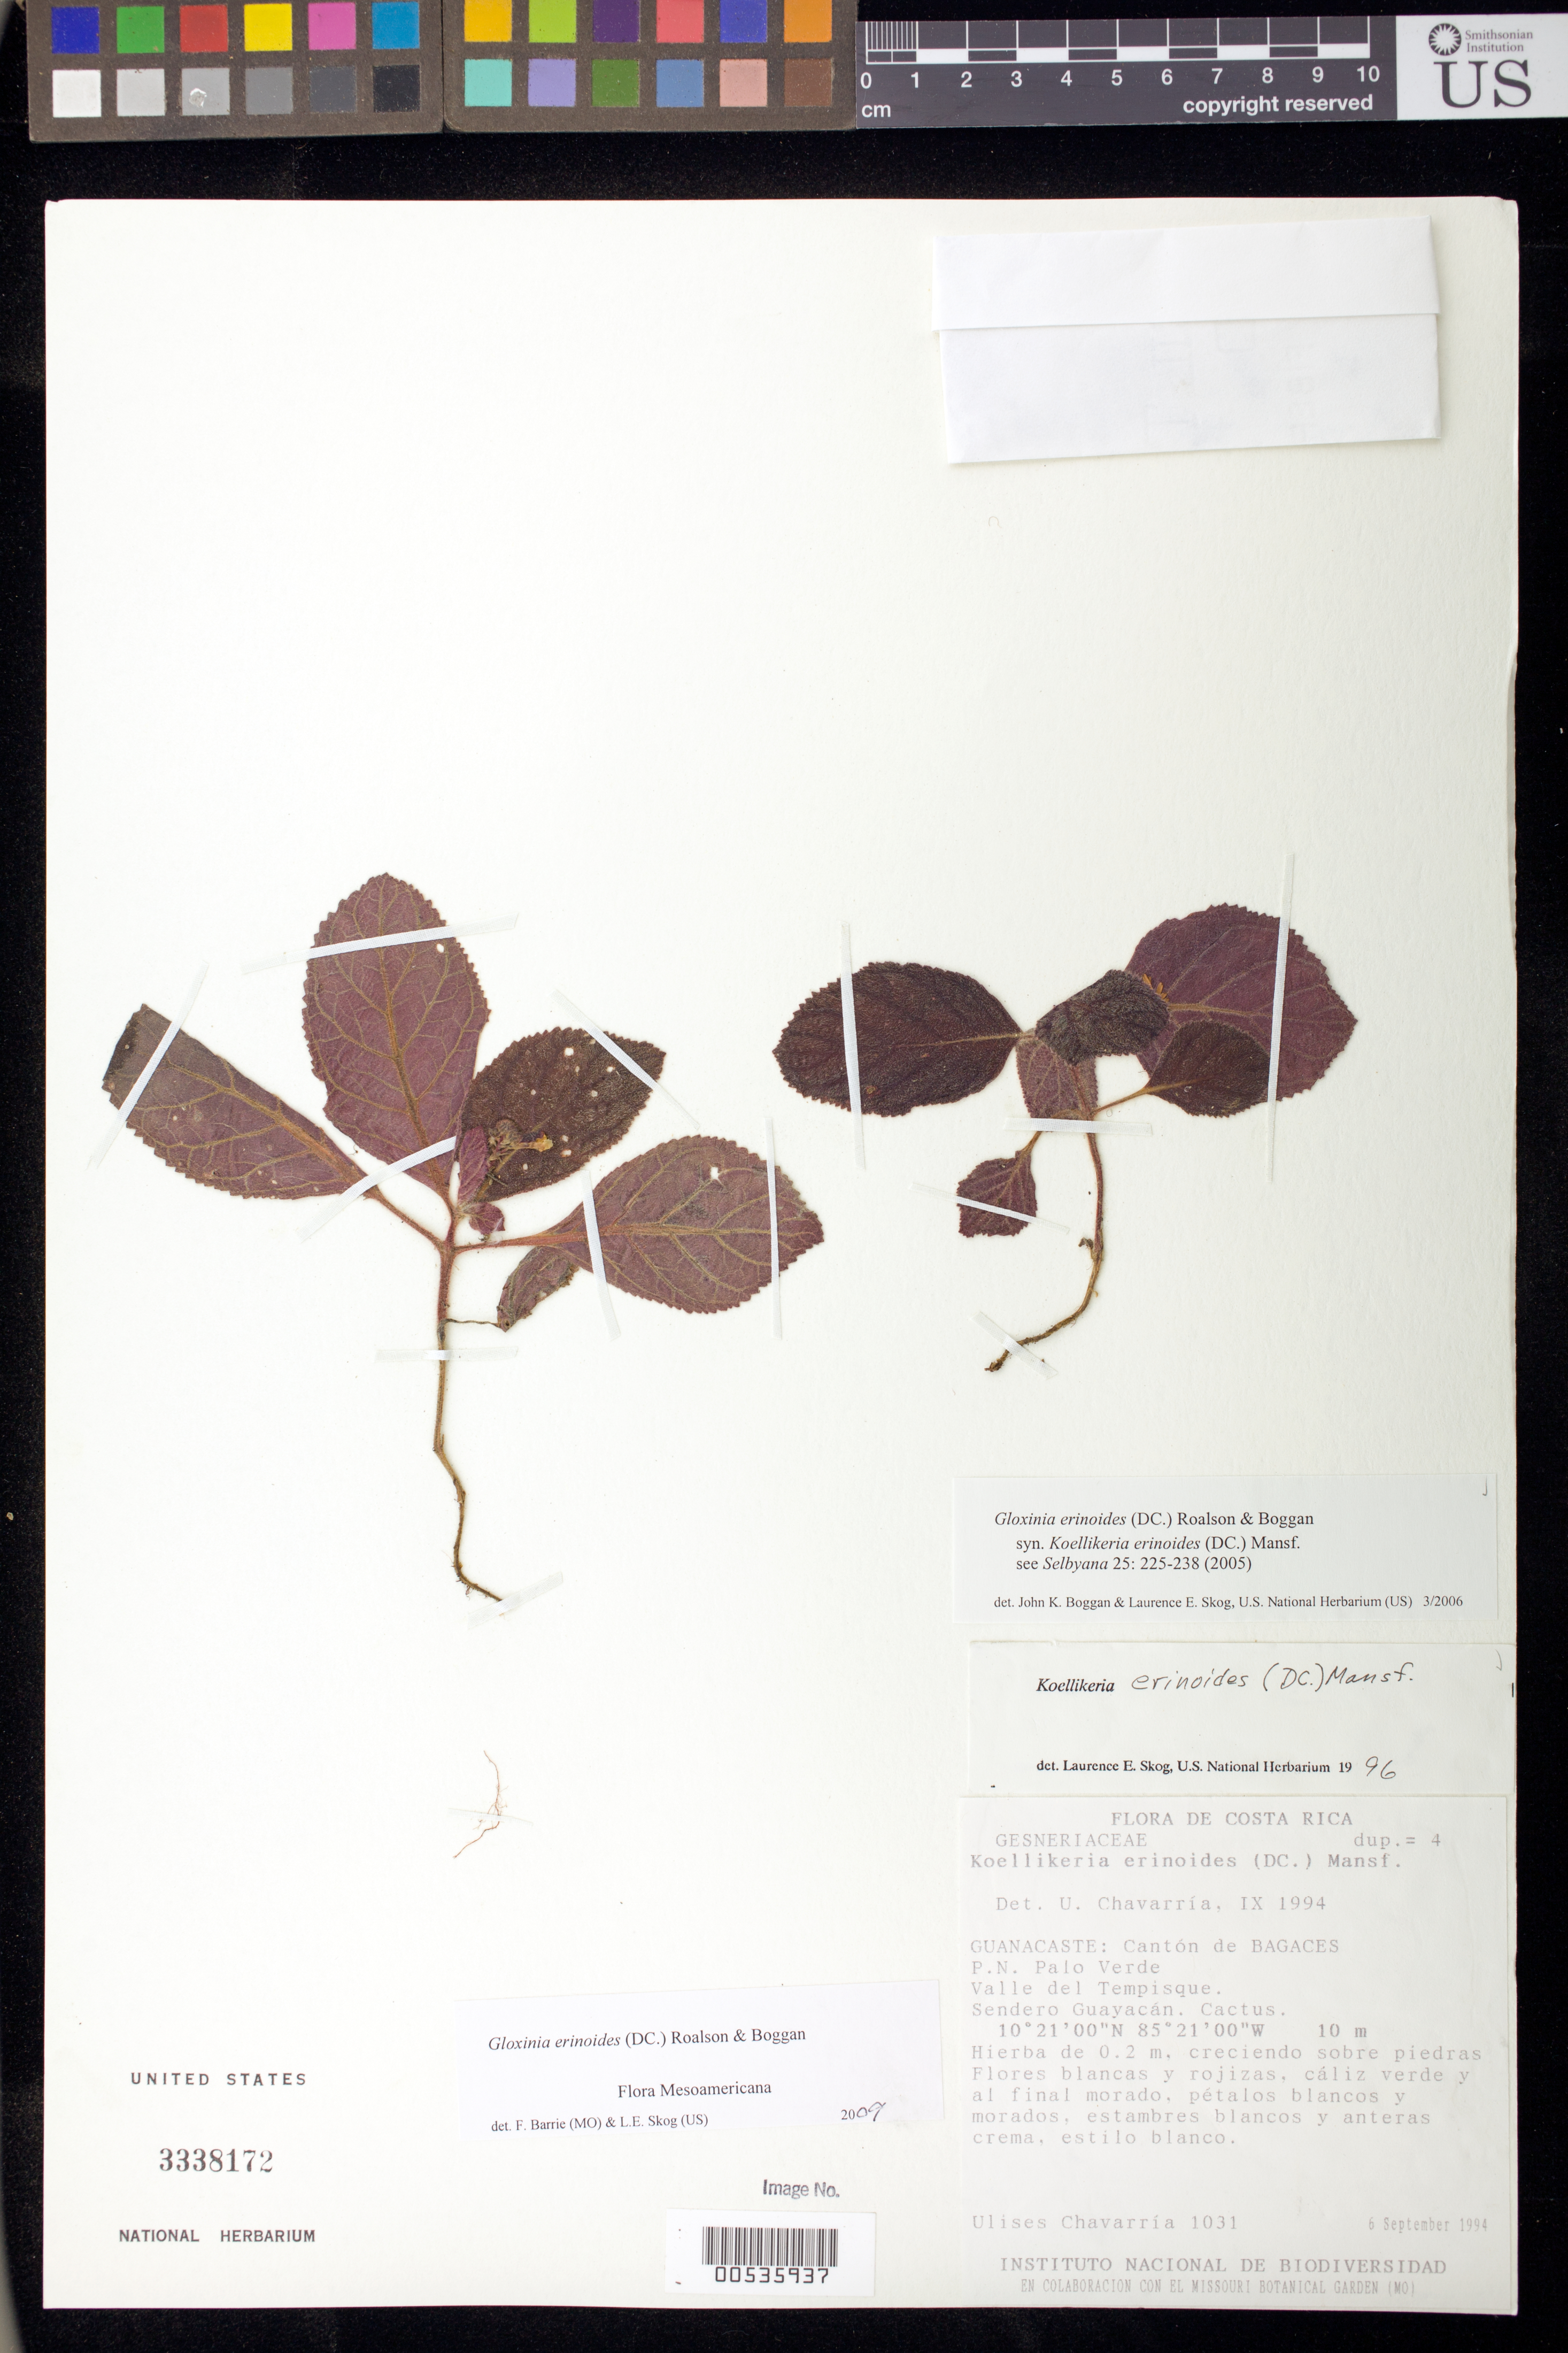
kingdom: Plantae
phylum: Tracheophyta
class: Magnoliopsida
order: Lamiales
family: Gesneriaceae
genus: Gloxinia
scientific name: Gloxinia erinoides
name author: (DC.) Roalson & Boggan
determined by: Boggan, J. K.; Skog, L. E.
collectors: U. Chavarría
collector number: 1031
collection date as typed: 06 Sep 1994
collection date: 1994-09-06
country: Costa Rica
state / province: Guanacaste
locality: Cantón de Bagaces, P.N. Palo Verde, Valle del Tempisque, Sendero Guayacán, Cactus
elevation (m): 10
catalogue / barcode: US 3338172